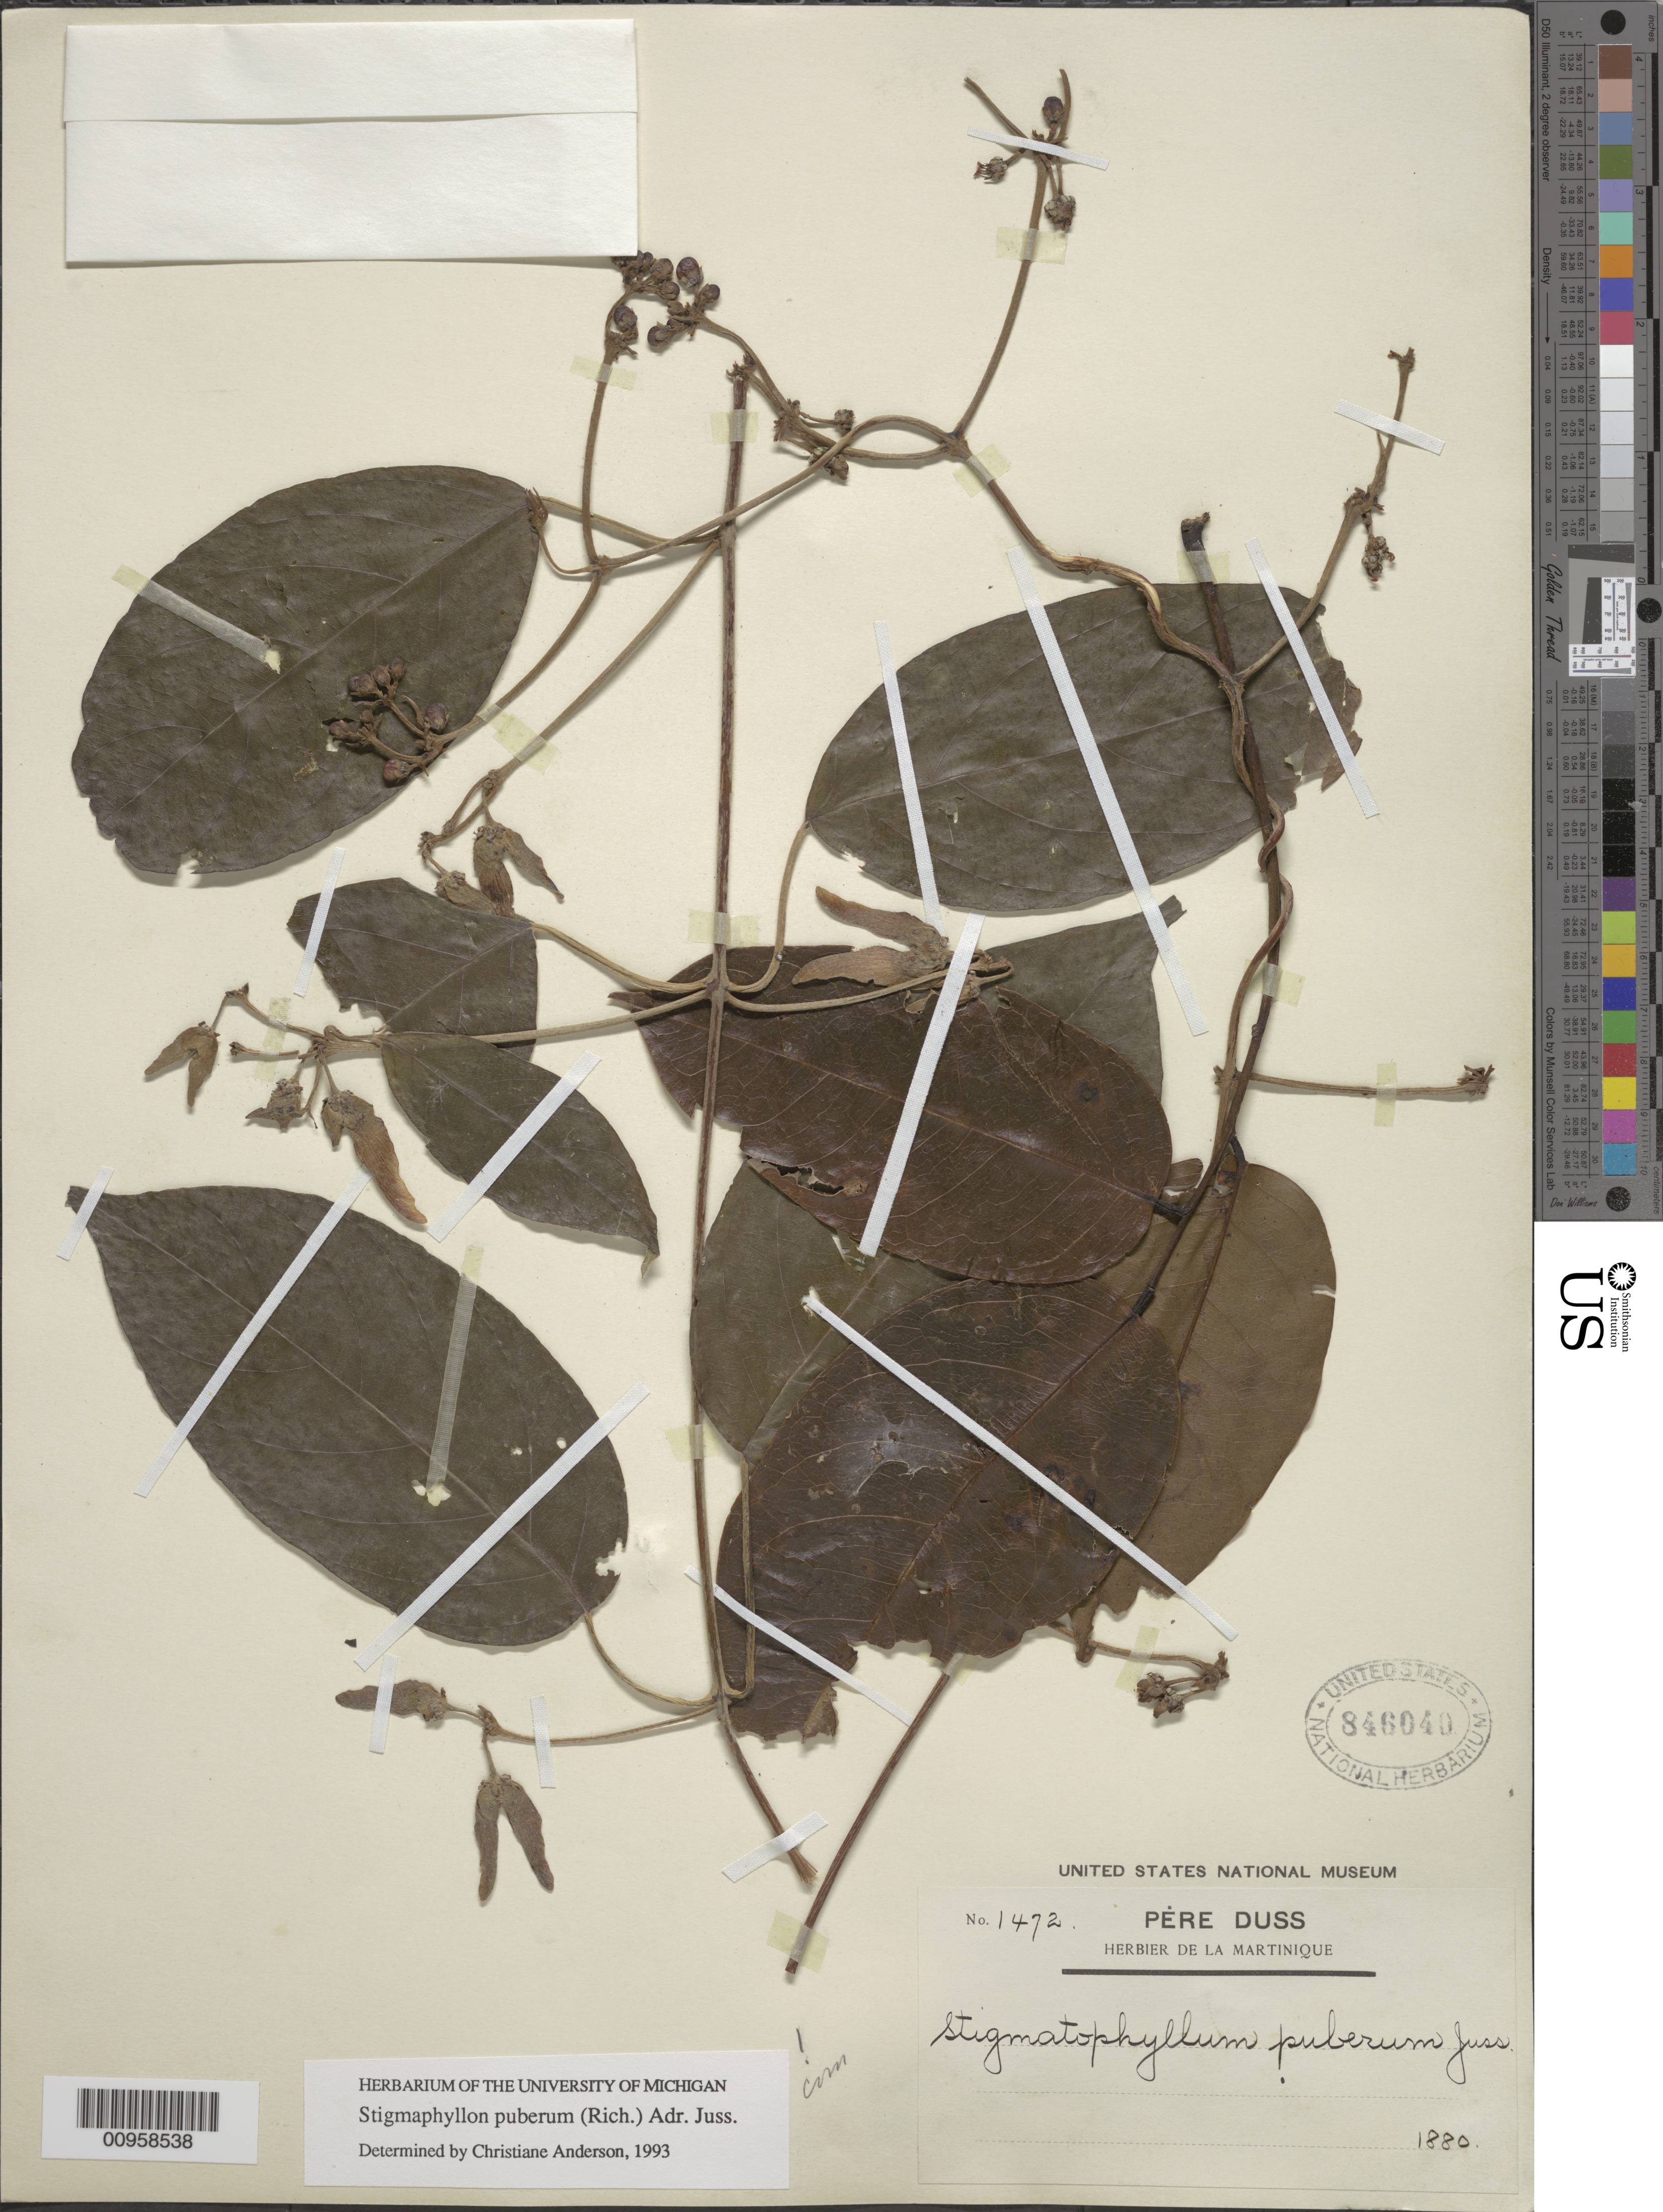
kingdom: Plantae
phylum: Tracheophyta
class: Magnoliopsida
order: Malpighiales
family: Malpighiaceae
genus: Stigmaphyllon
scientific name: Stigmaphyllon puberum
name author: (Rich.) A. Juss.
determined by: Anderson, C.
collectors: Père Duss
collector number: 1472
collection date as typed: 1880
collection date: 1880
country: Martinique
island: Martinique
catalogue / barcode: US 846040